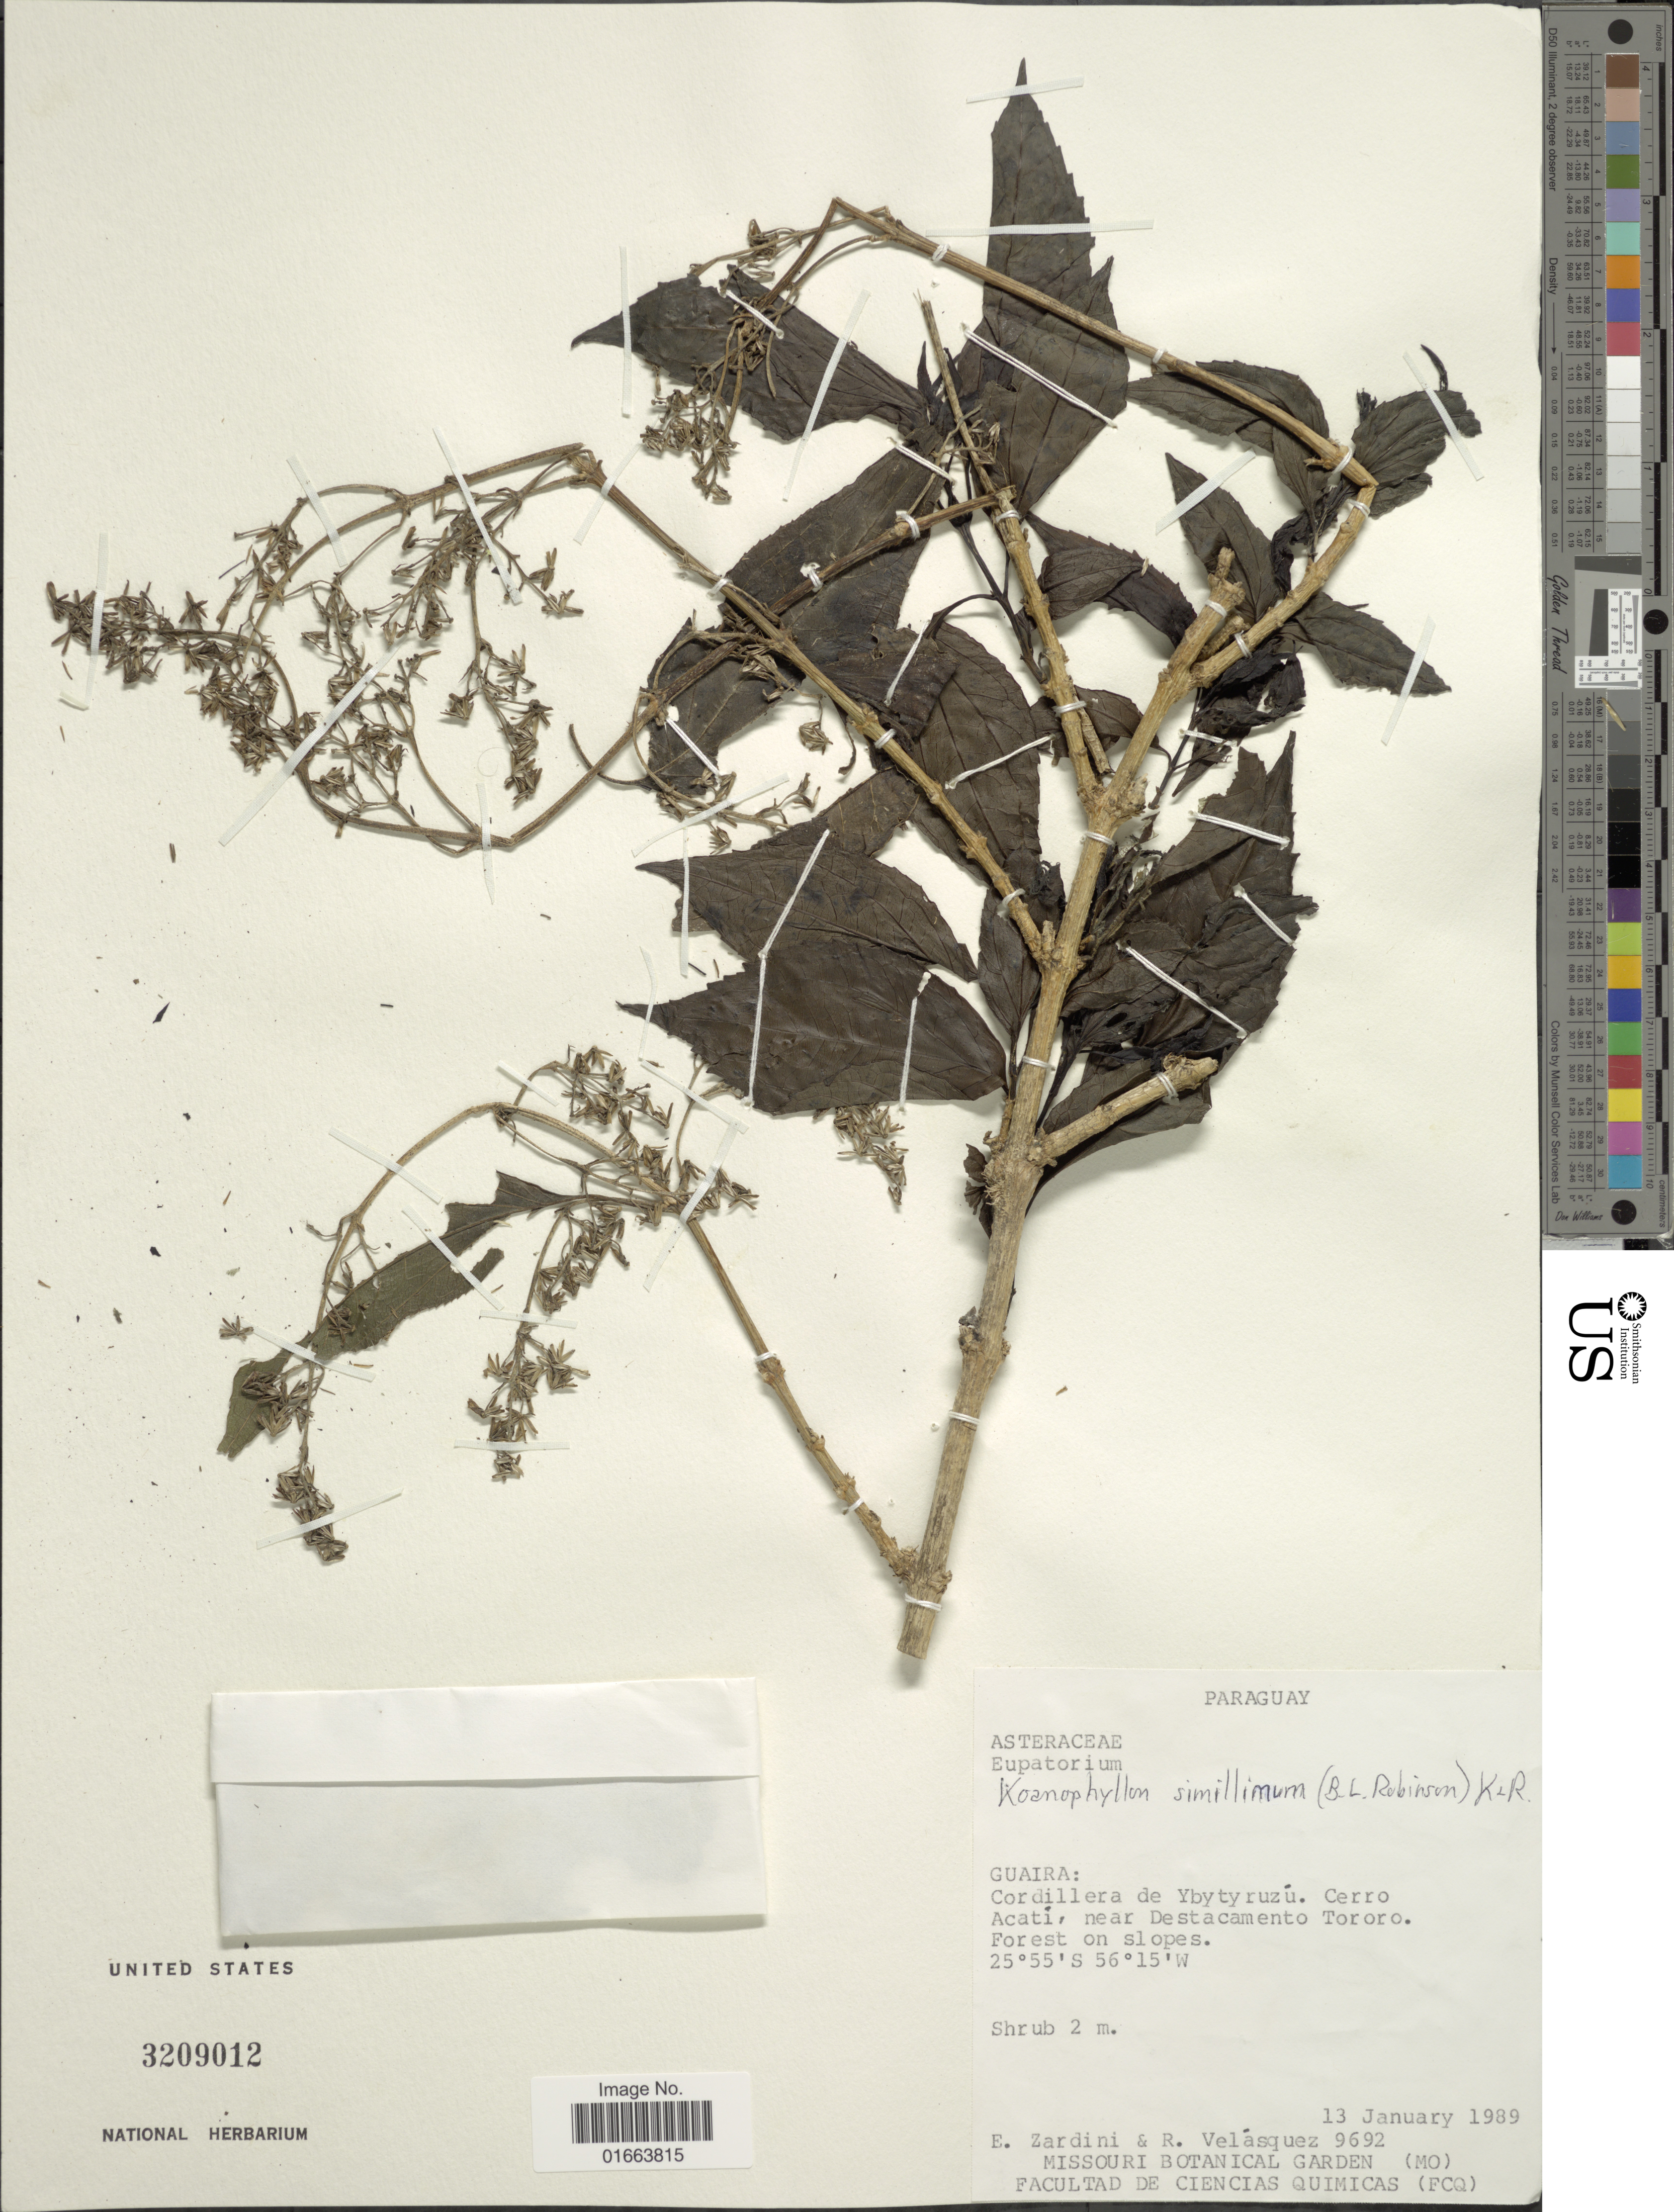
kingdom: Plantae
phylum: Tracheophyta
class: Magnoliopsida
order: Asterales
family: Asteraceae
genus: Koanophyllon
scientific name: Koanophyllon simillimum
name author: (B.L. Rob.) R.M. King & H. Rob.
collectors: E. M. Zardini & R. Velásquez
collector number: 9692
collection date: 1989-01-13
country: Paraguay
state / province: Guaira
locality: Cordillera de Ybytyruzú. Cerro Acati, near Destacamento Tororo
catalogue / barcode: US 3209012